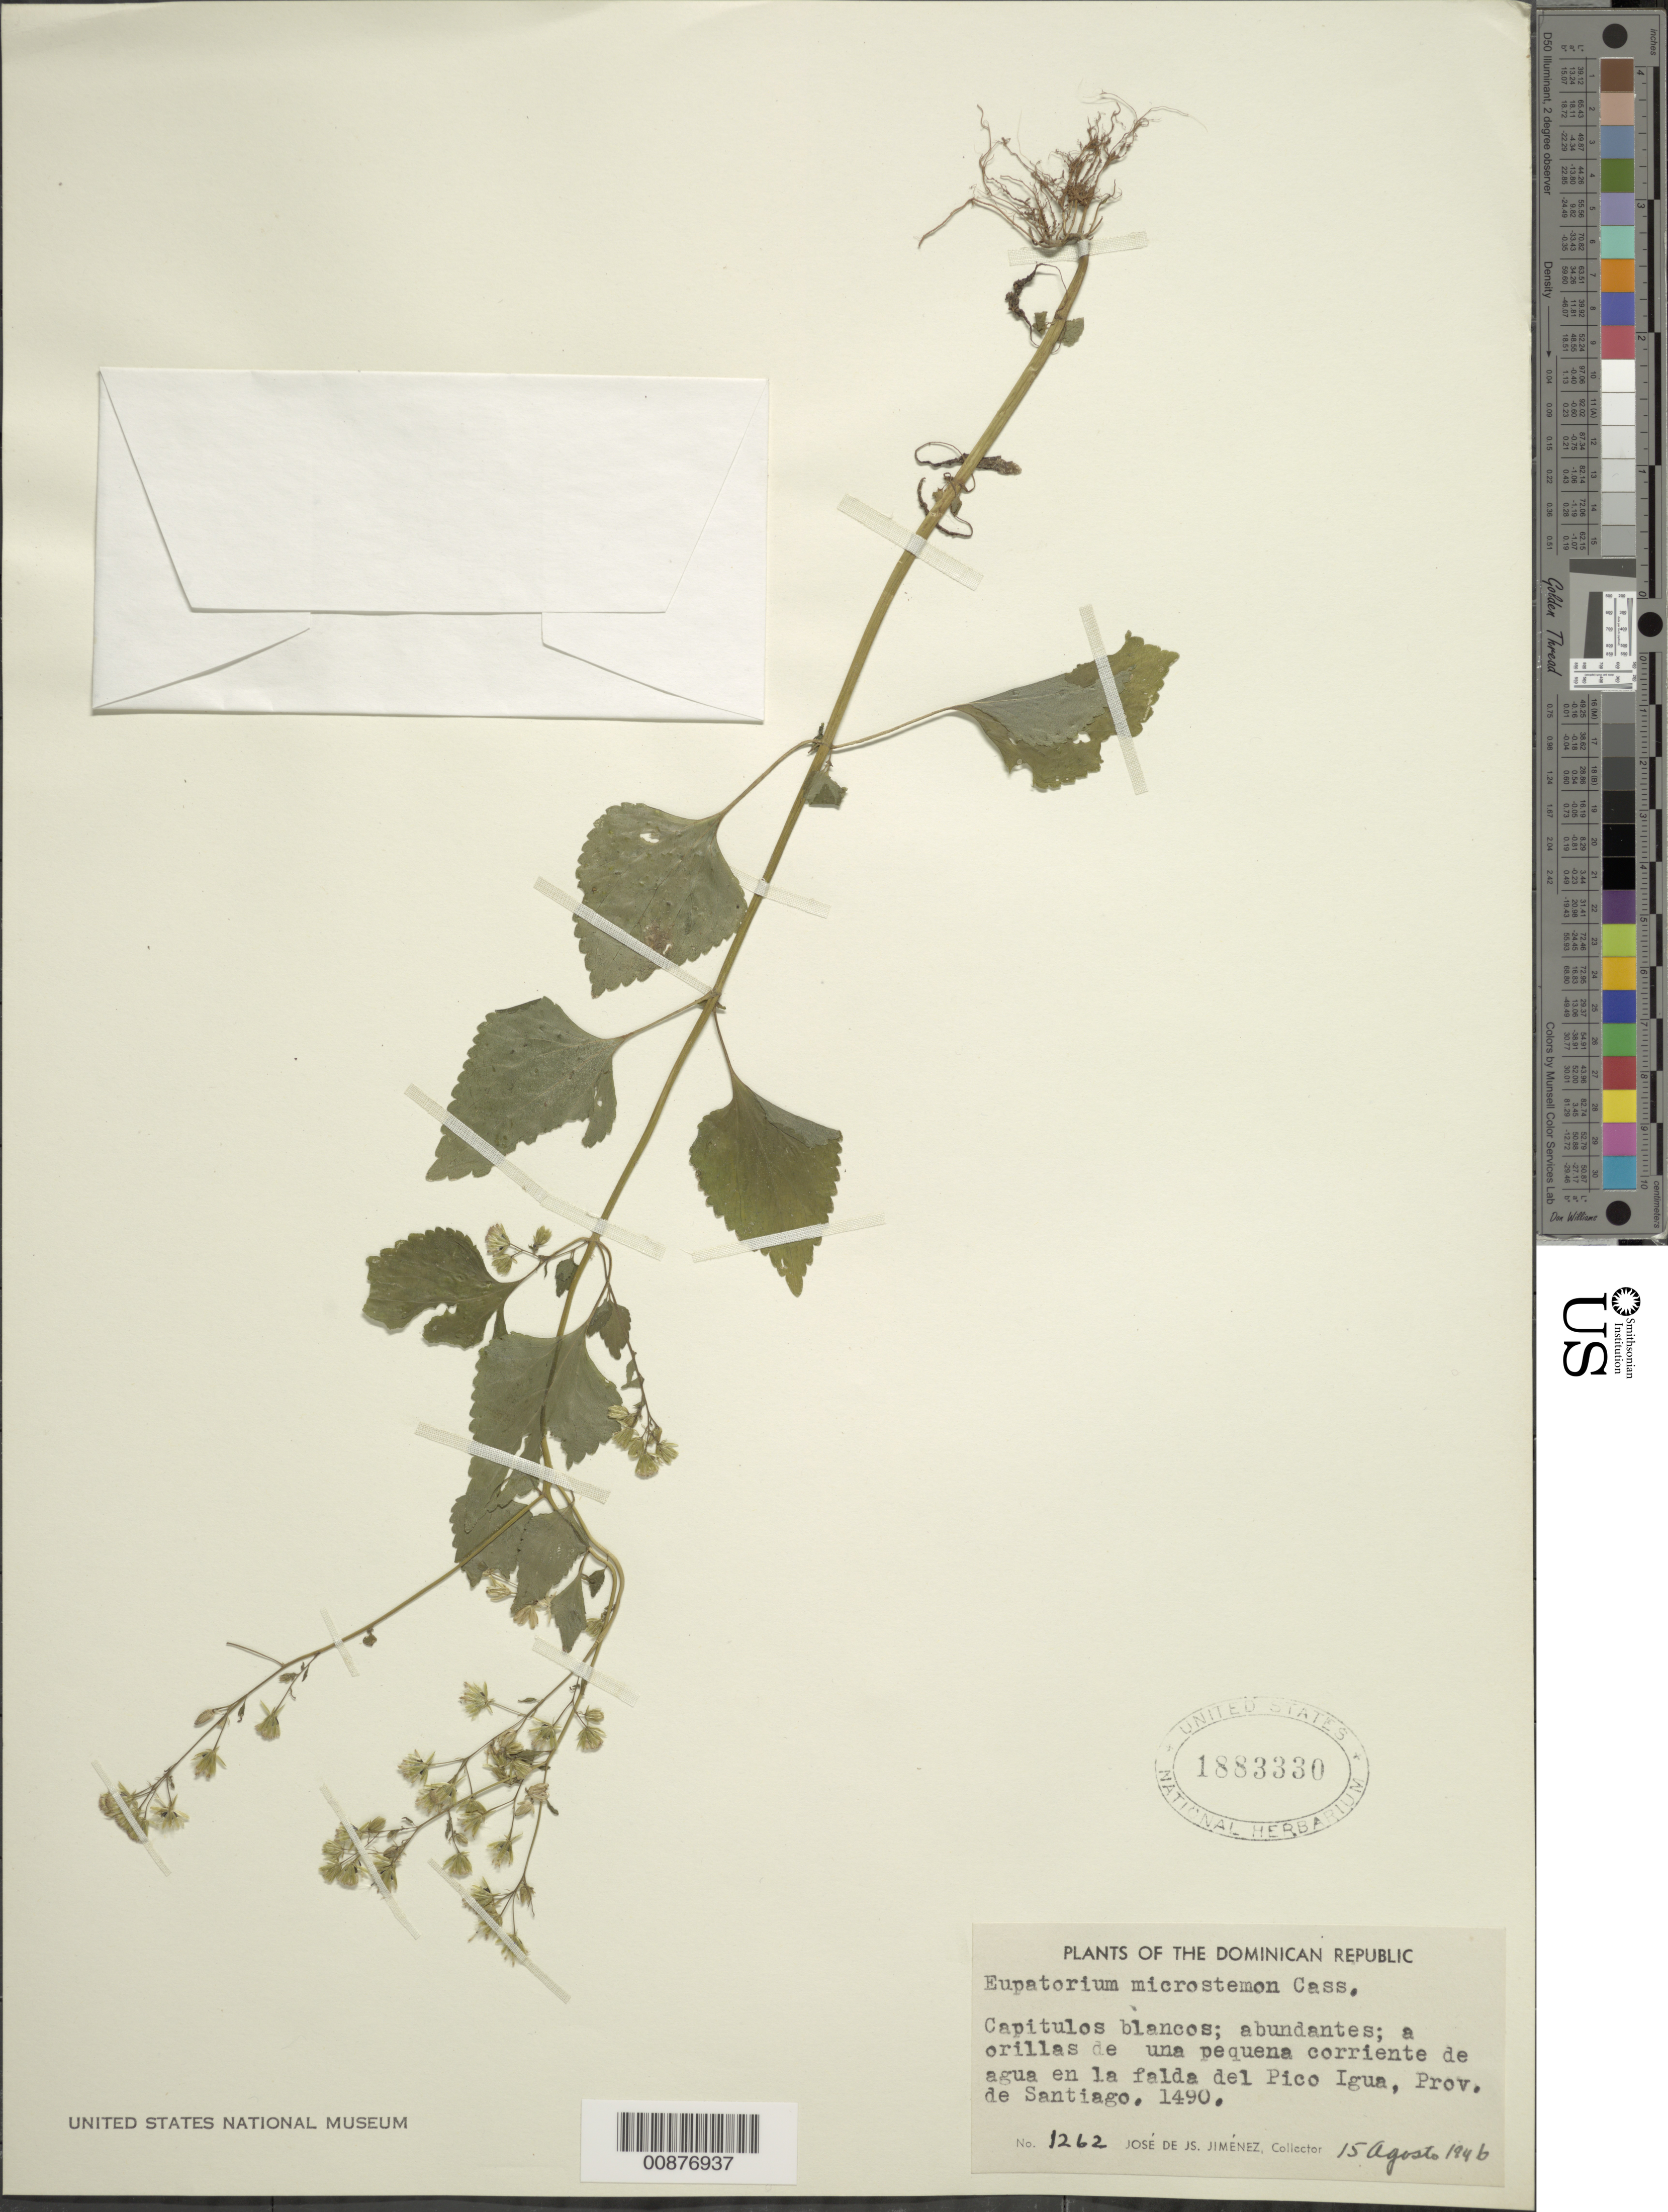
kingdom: Plantae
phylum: Tracheophyta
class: Magnoliopsida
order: Asterales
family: Asteraceae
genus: Fleischmannia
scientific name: Fleischmannia microstemon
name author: (Cass.) R.M. King & H. Rob.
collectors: J. J. Jiménez Almonte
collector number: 1262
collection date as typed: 15 Aug 1946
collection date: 1946-08-15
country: Dominican Republic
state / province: Santiago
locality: En la falda del Pico Igua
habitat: A orillas de una pequena corriente de agua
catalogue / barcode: US 1883330